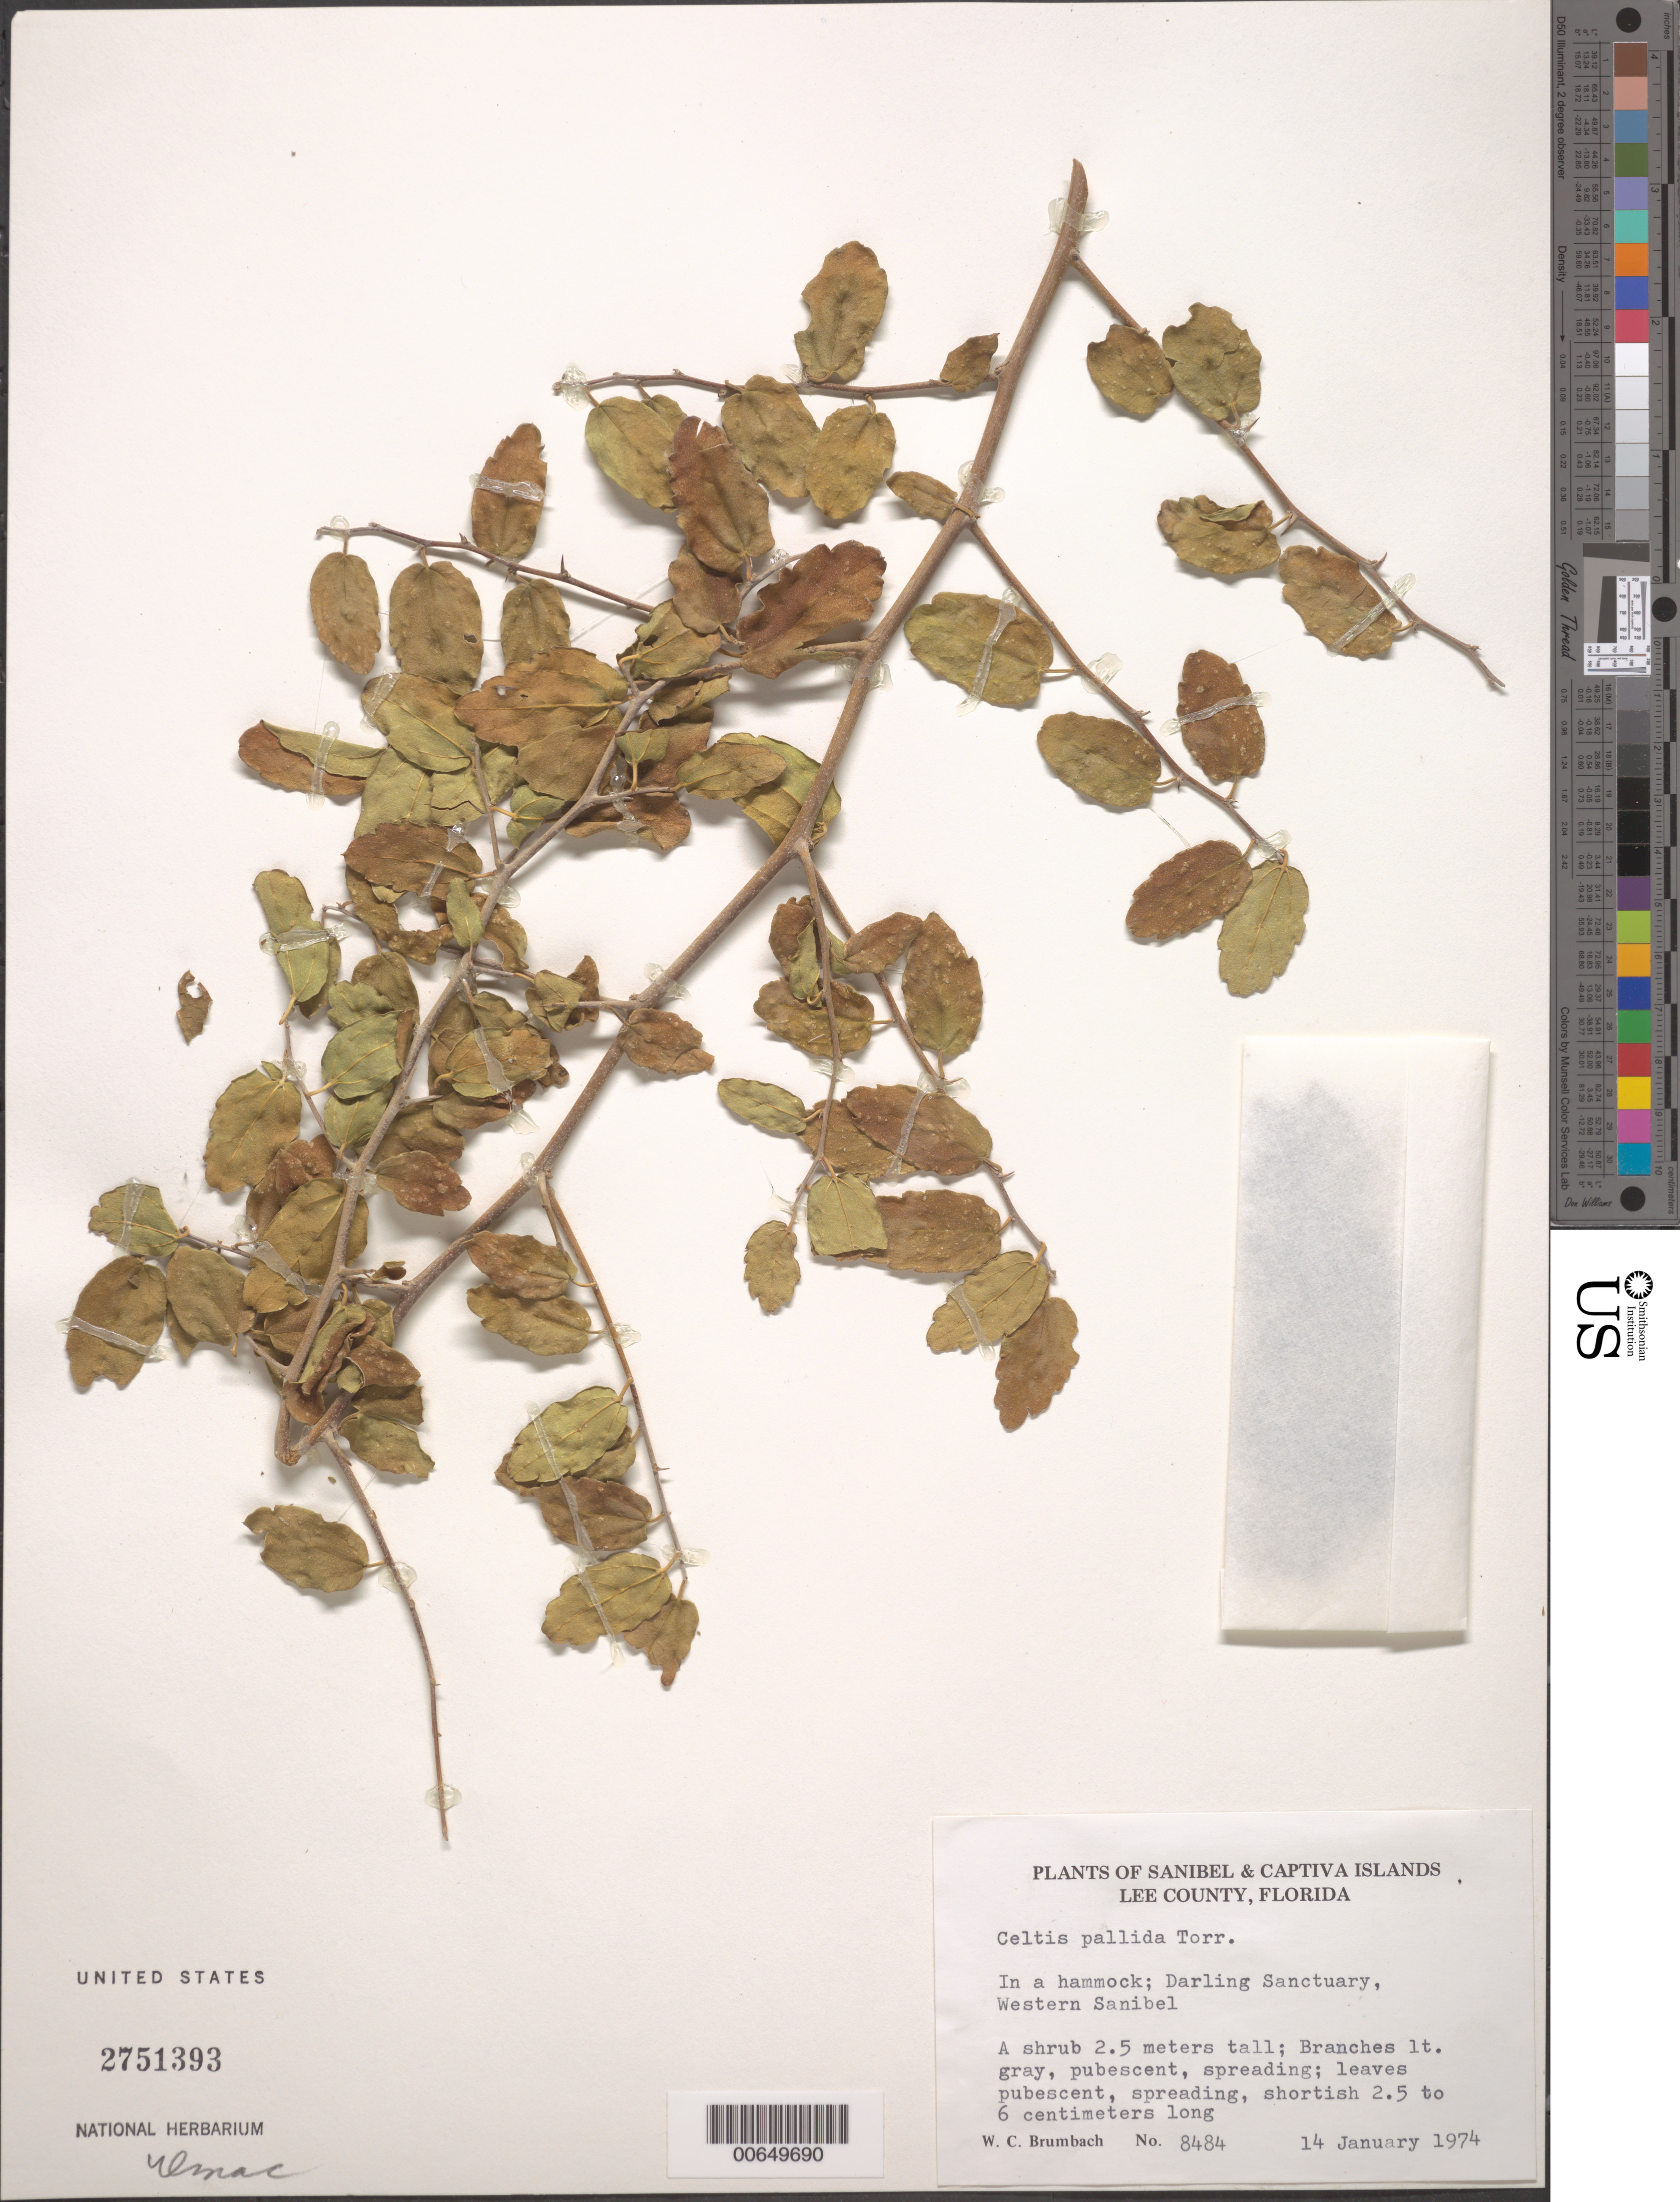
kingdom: Plantae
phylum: Tracheophyta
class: Magnoliopsida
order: Rosales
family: Cannabaceae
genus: Celtis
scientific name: Celtis pallida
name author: Torr. in Emory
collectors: W. C. Brumbach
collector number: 8484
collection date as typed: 14 Jan 1974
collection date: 1974-01-14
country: United States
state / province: Florida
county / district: Lee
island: Sanibel Island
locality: Darling Sanctuary, western Sanibel.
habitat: In a hammock.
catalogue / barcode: US 2751393